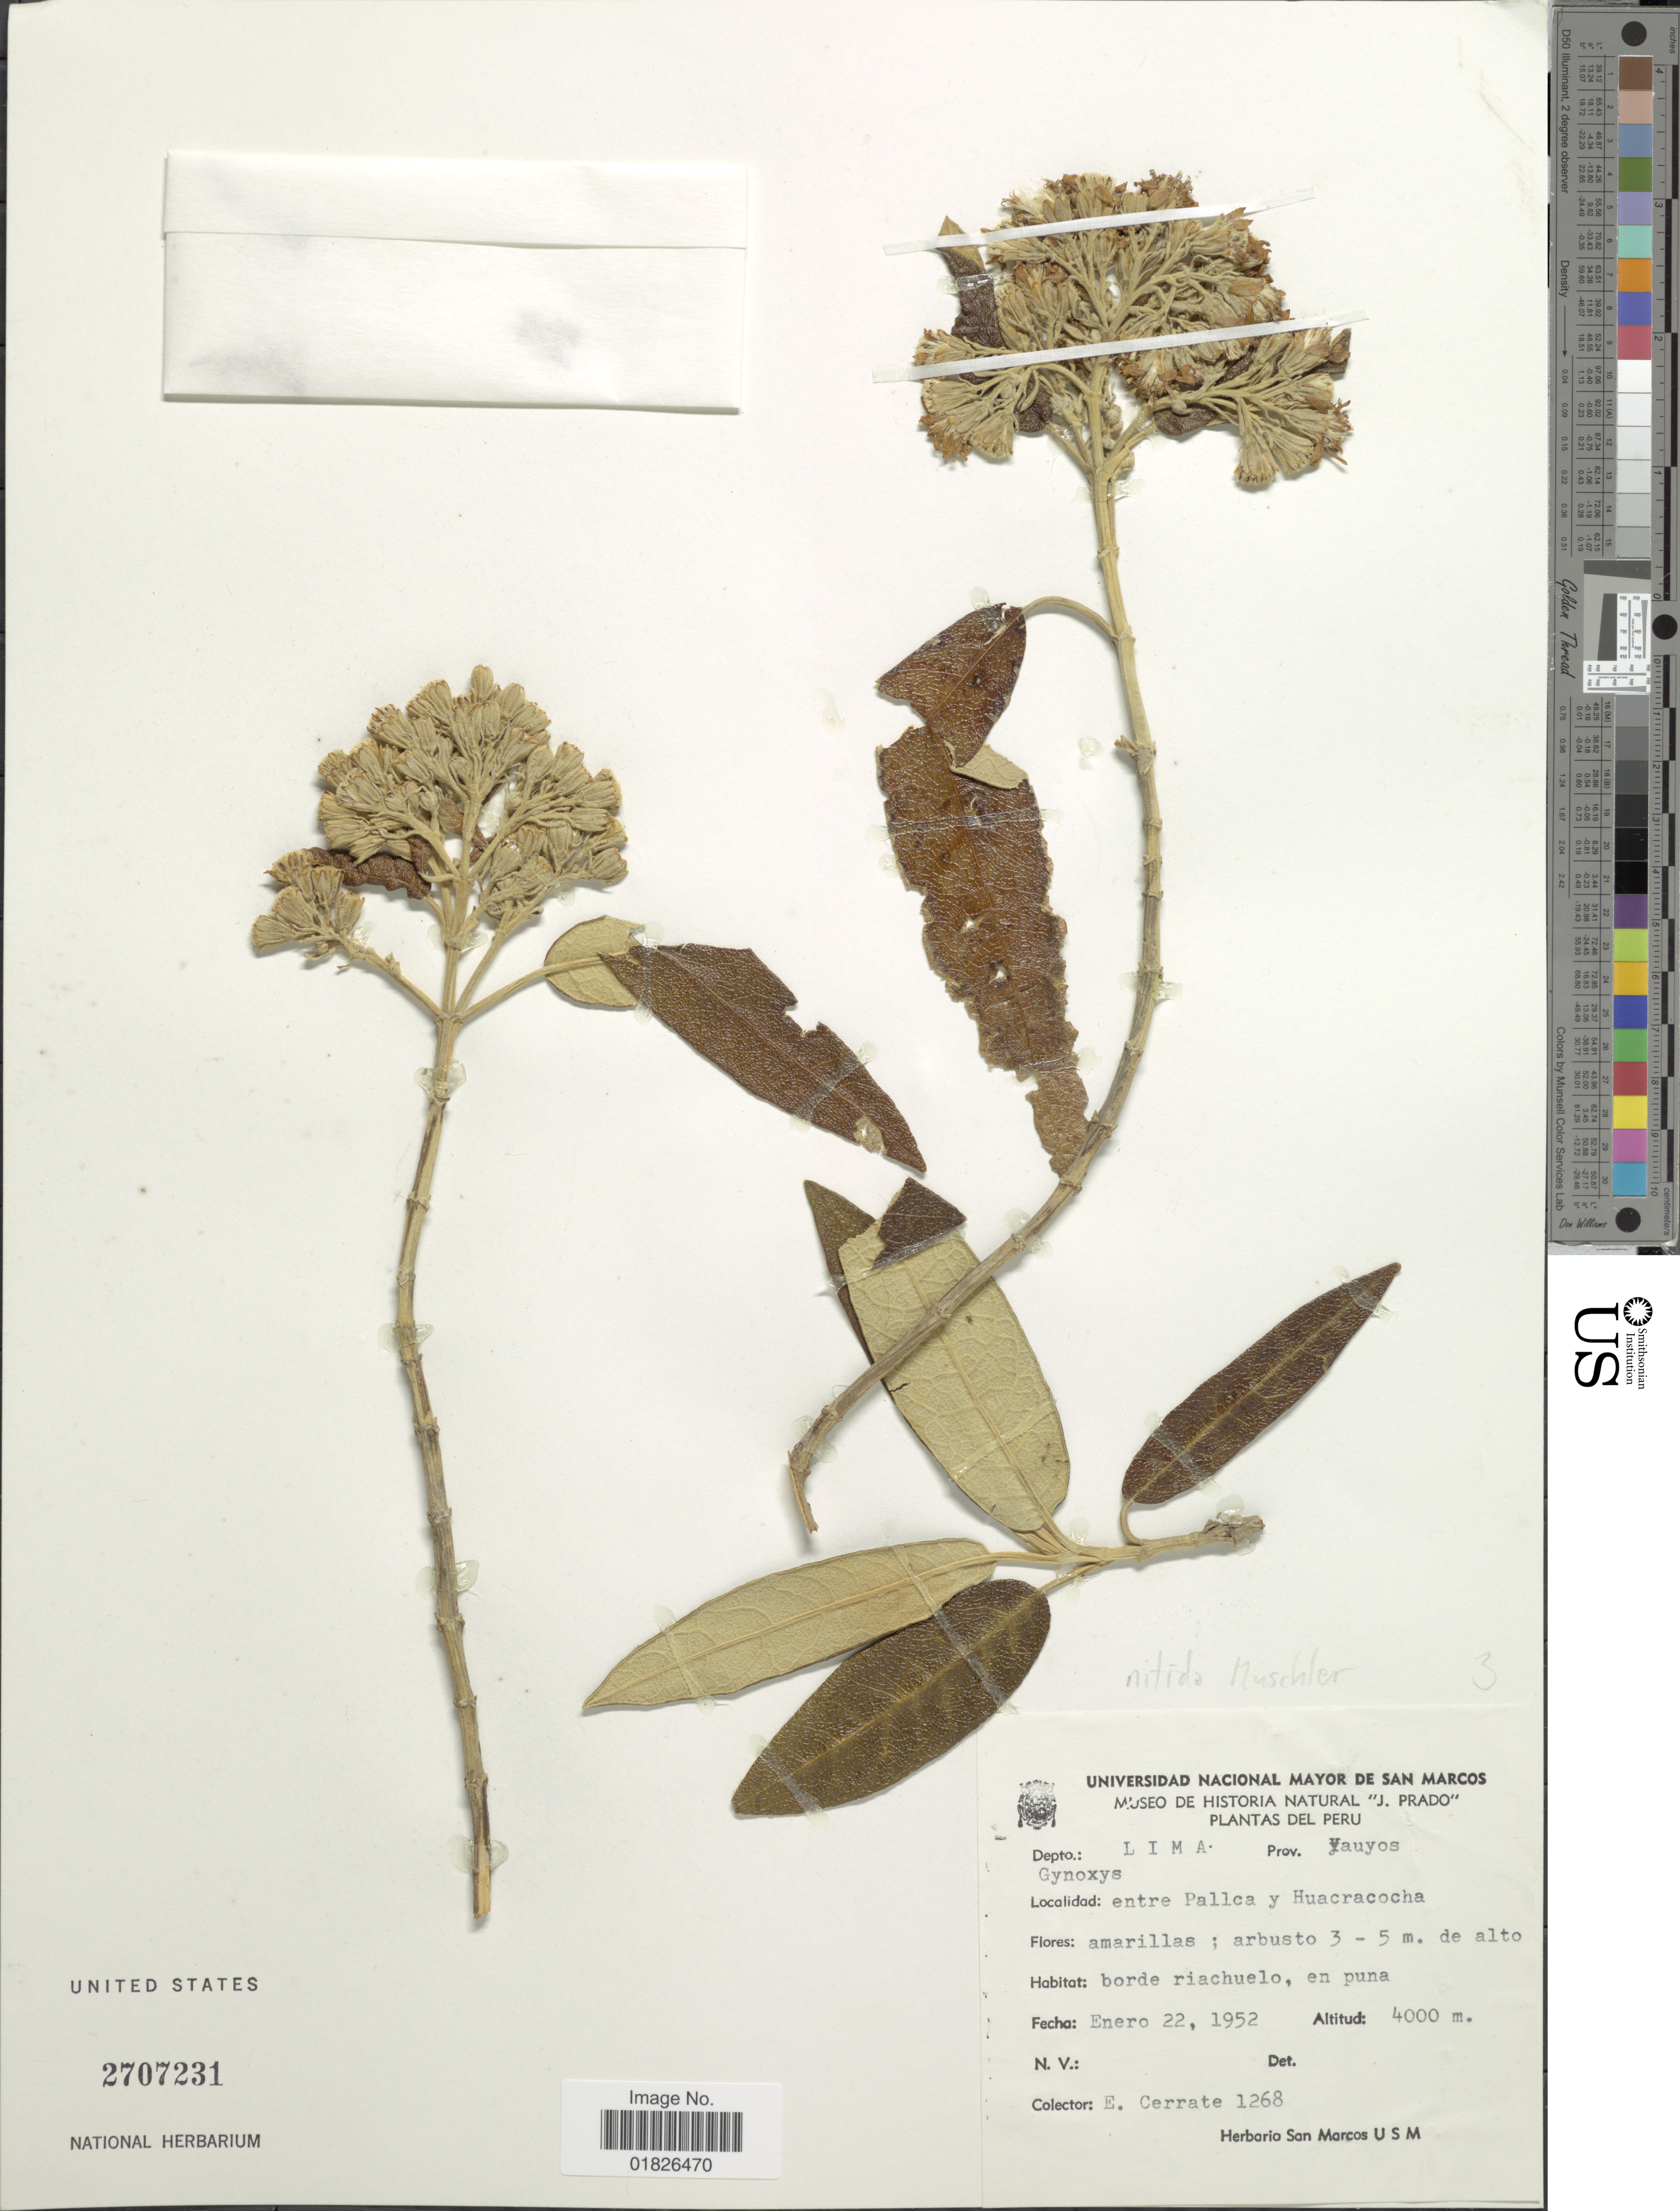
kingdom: Plantae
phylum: Tracheophyta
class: Magnoliopsida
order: Asterales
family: Asteraceae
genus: Gynoxys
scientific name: Gynoxys nitida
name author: Muschl.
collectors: E. Cerrate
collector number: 1268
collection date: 1952-01-22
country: Peru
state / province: Lima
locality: Prov. Yauyos, entre Pallca y Huacracocha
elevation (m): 4000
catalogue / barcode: US 2707231